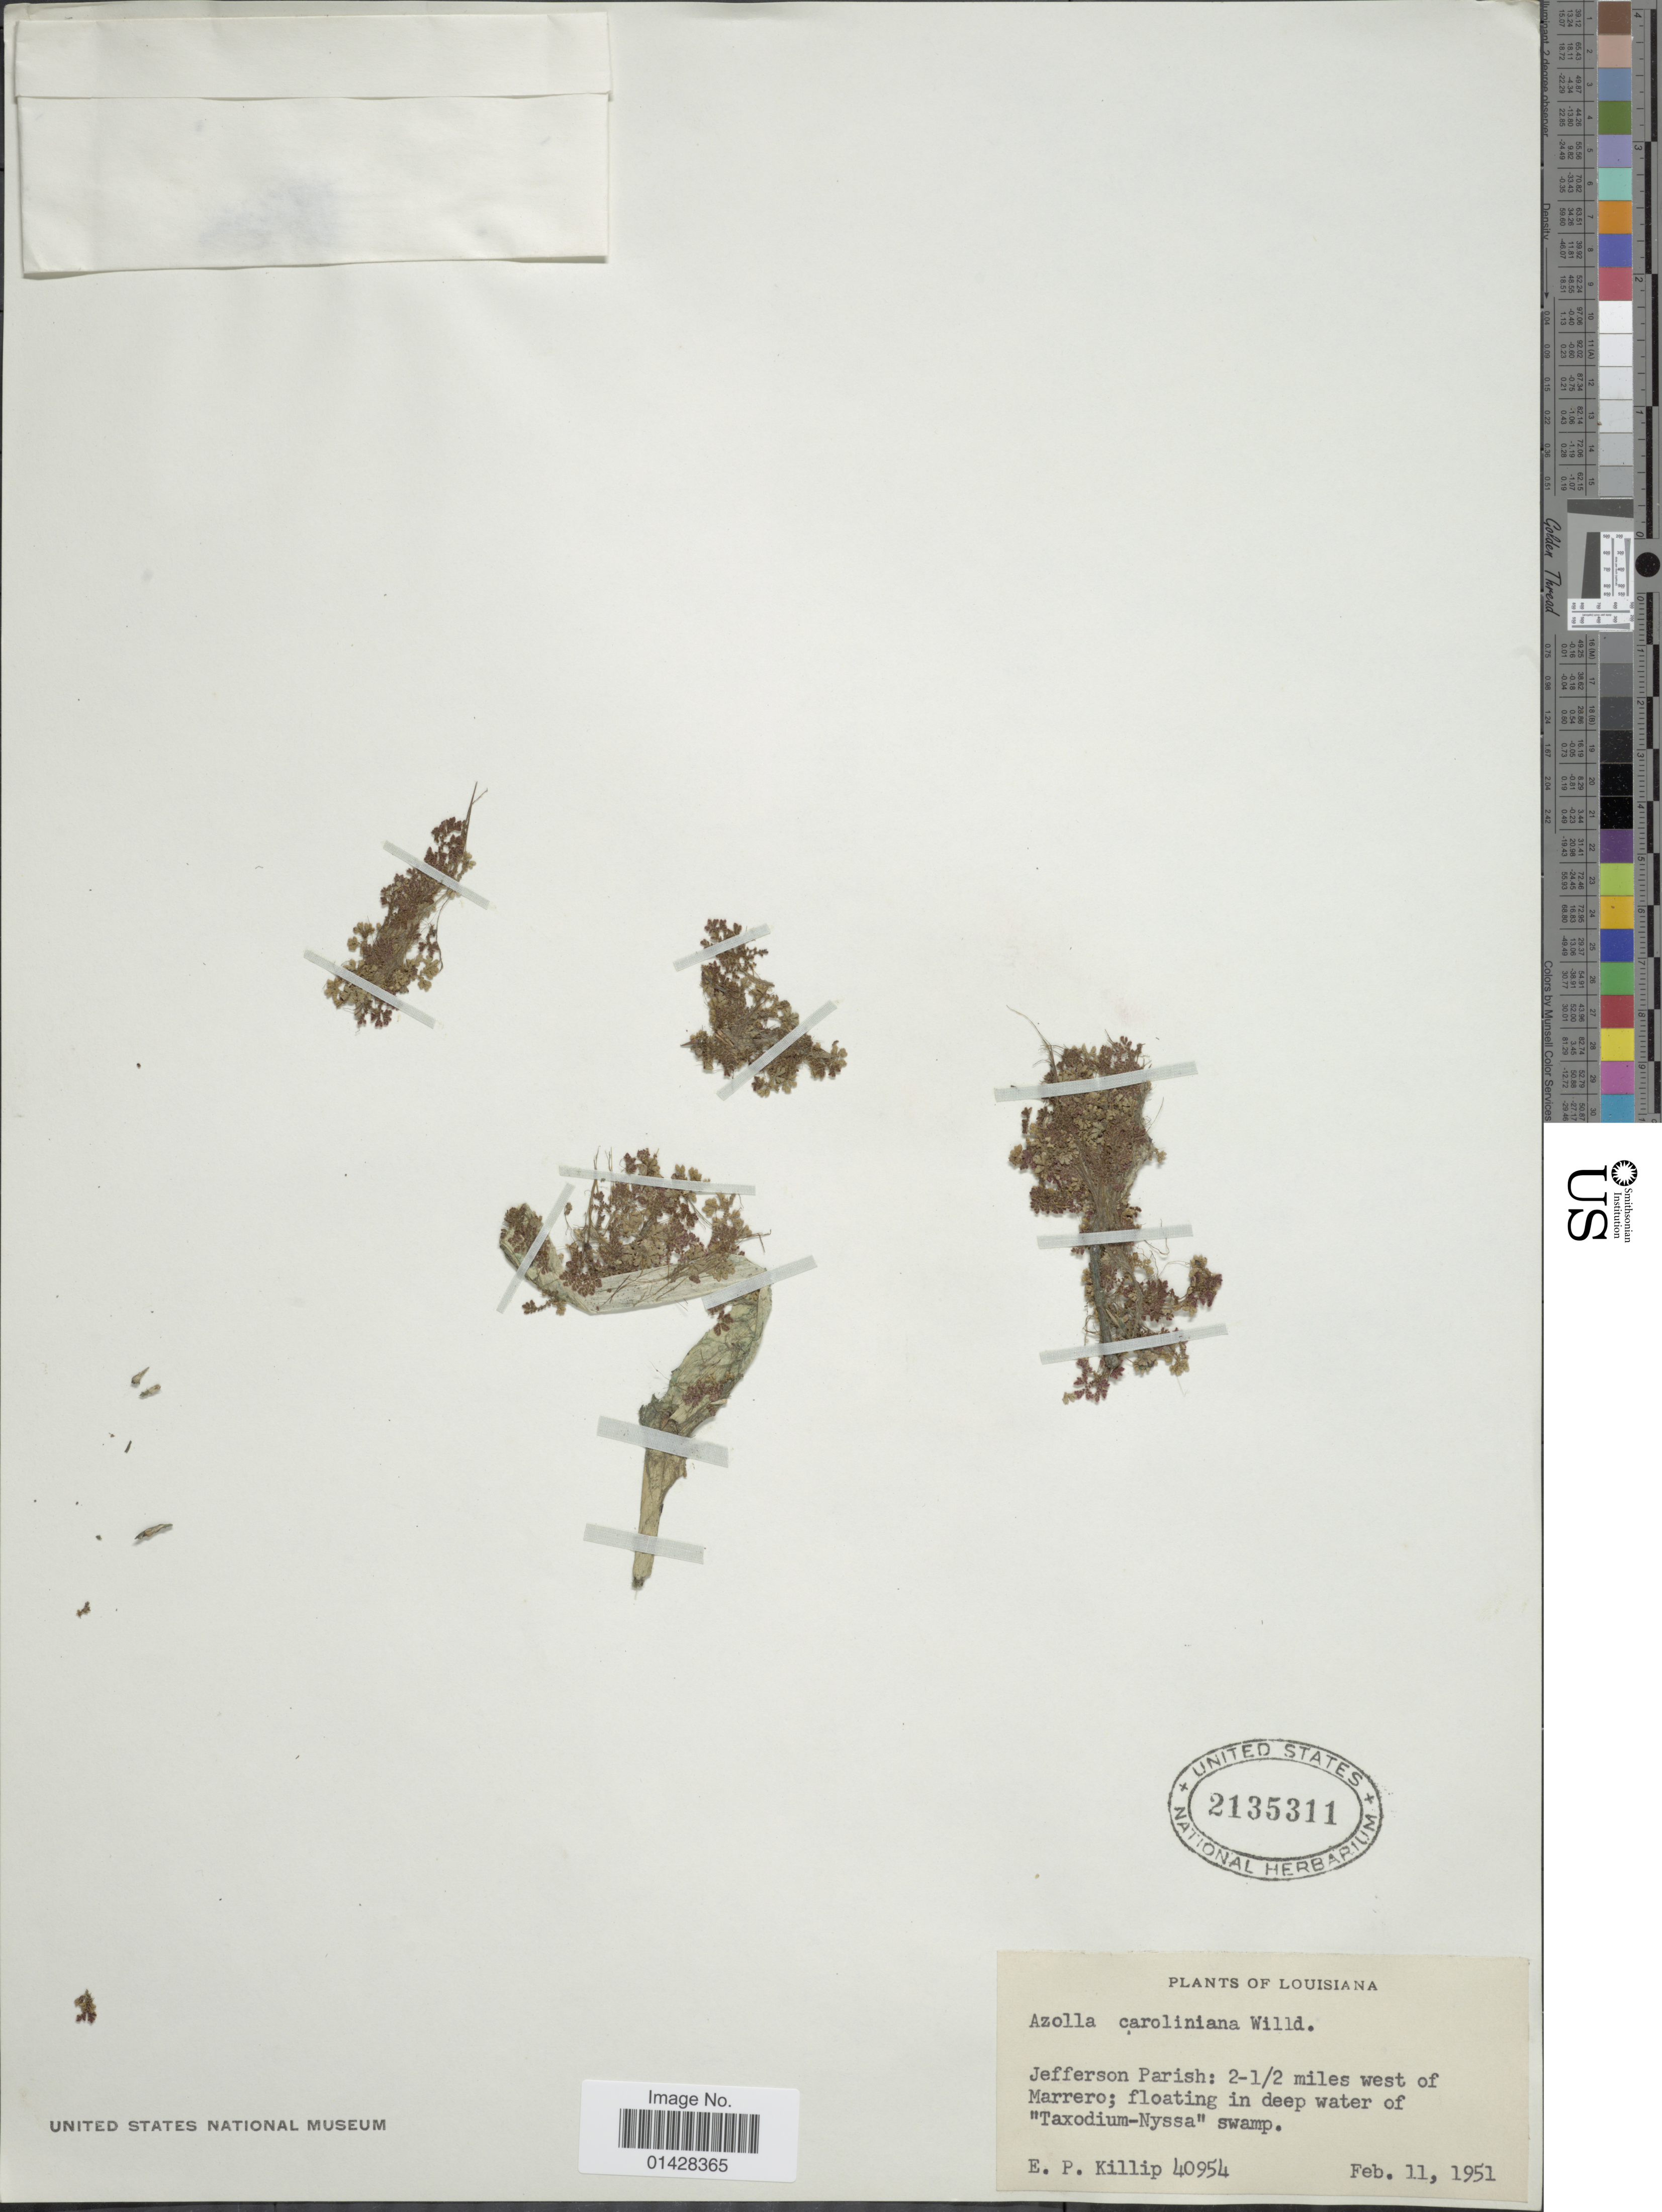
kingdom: Plantae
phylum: Tracheophyta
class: Polypodiopsida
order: Salviniales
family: Salviniaceae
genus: Azolla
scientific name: Azolla caroliniana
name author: Willd.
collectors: E. P. Killip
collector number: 40954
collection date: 1951-02-11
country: United States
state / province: Louisiana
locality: Jefferson Parish: 2-½ miles west of Marrero; floating in deep water of 'Taxodium-Nyassa' swamp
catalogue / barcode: US 2135311